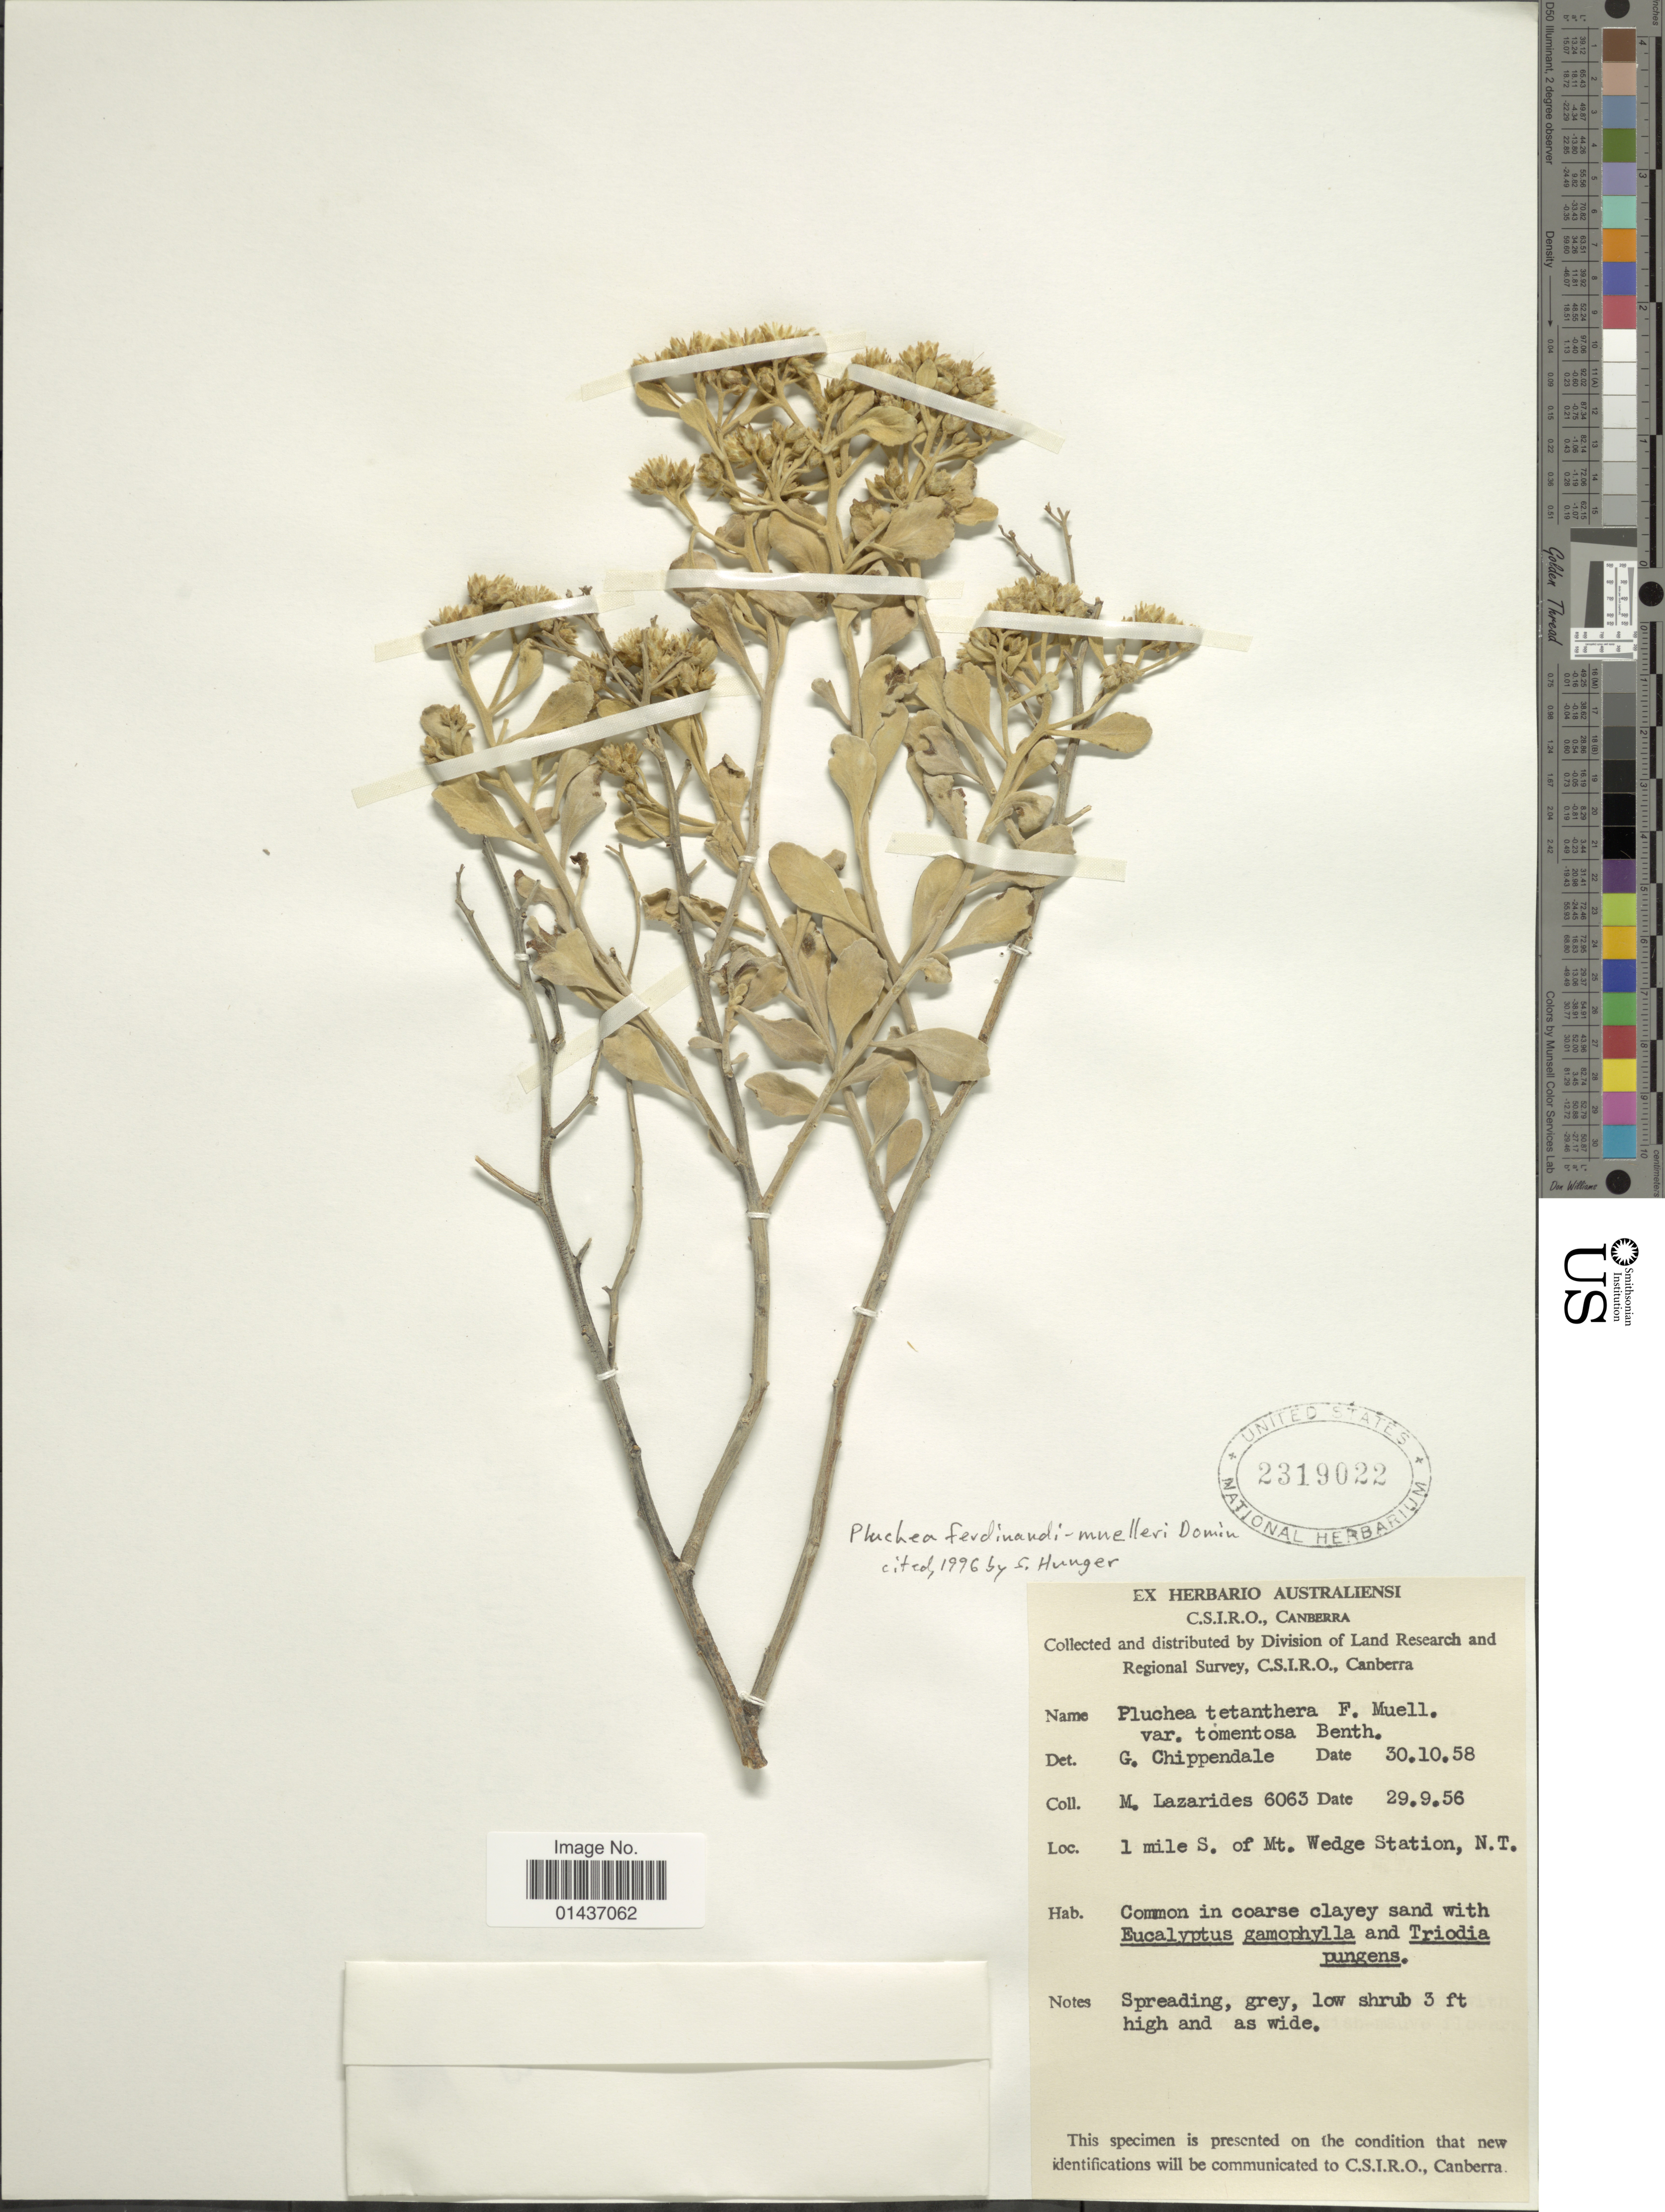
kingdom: Plantae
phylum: Tracheophyta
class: Magnoliopsida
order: Asterales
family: Asteraceae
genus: Pluchea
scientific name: Pluchea ferdinandi-muelleri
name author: Domin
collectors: M. Lazarides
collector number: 6063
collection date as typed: Transcribed d/m/y: 29/9/56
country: Canada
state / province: Northwest Territories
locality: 1 mile S. of mt Wedge Station, N.T.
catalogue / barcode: US 2319022